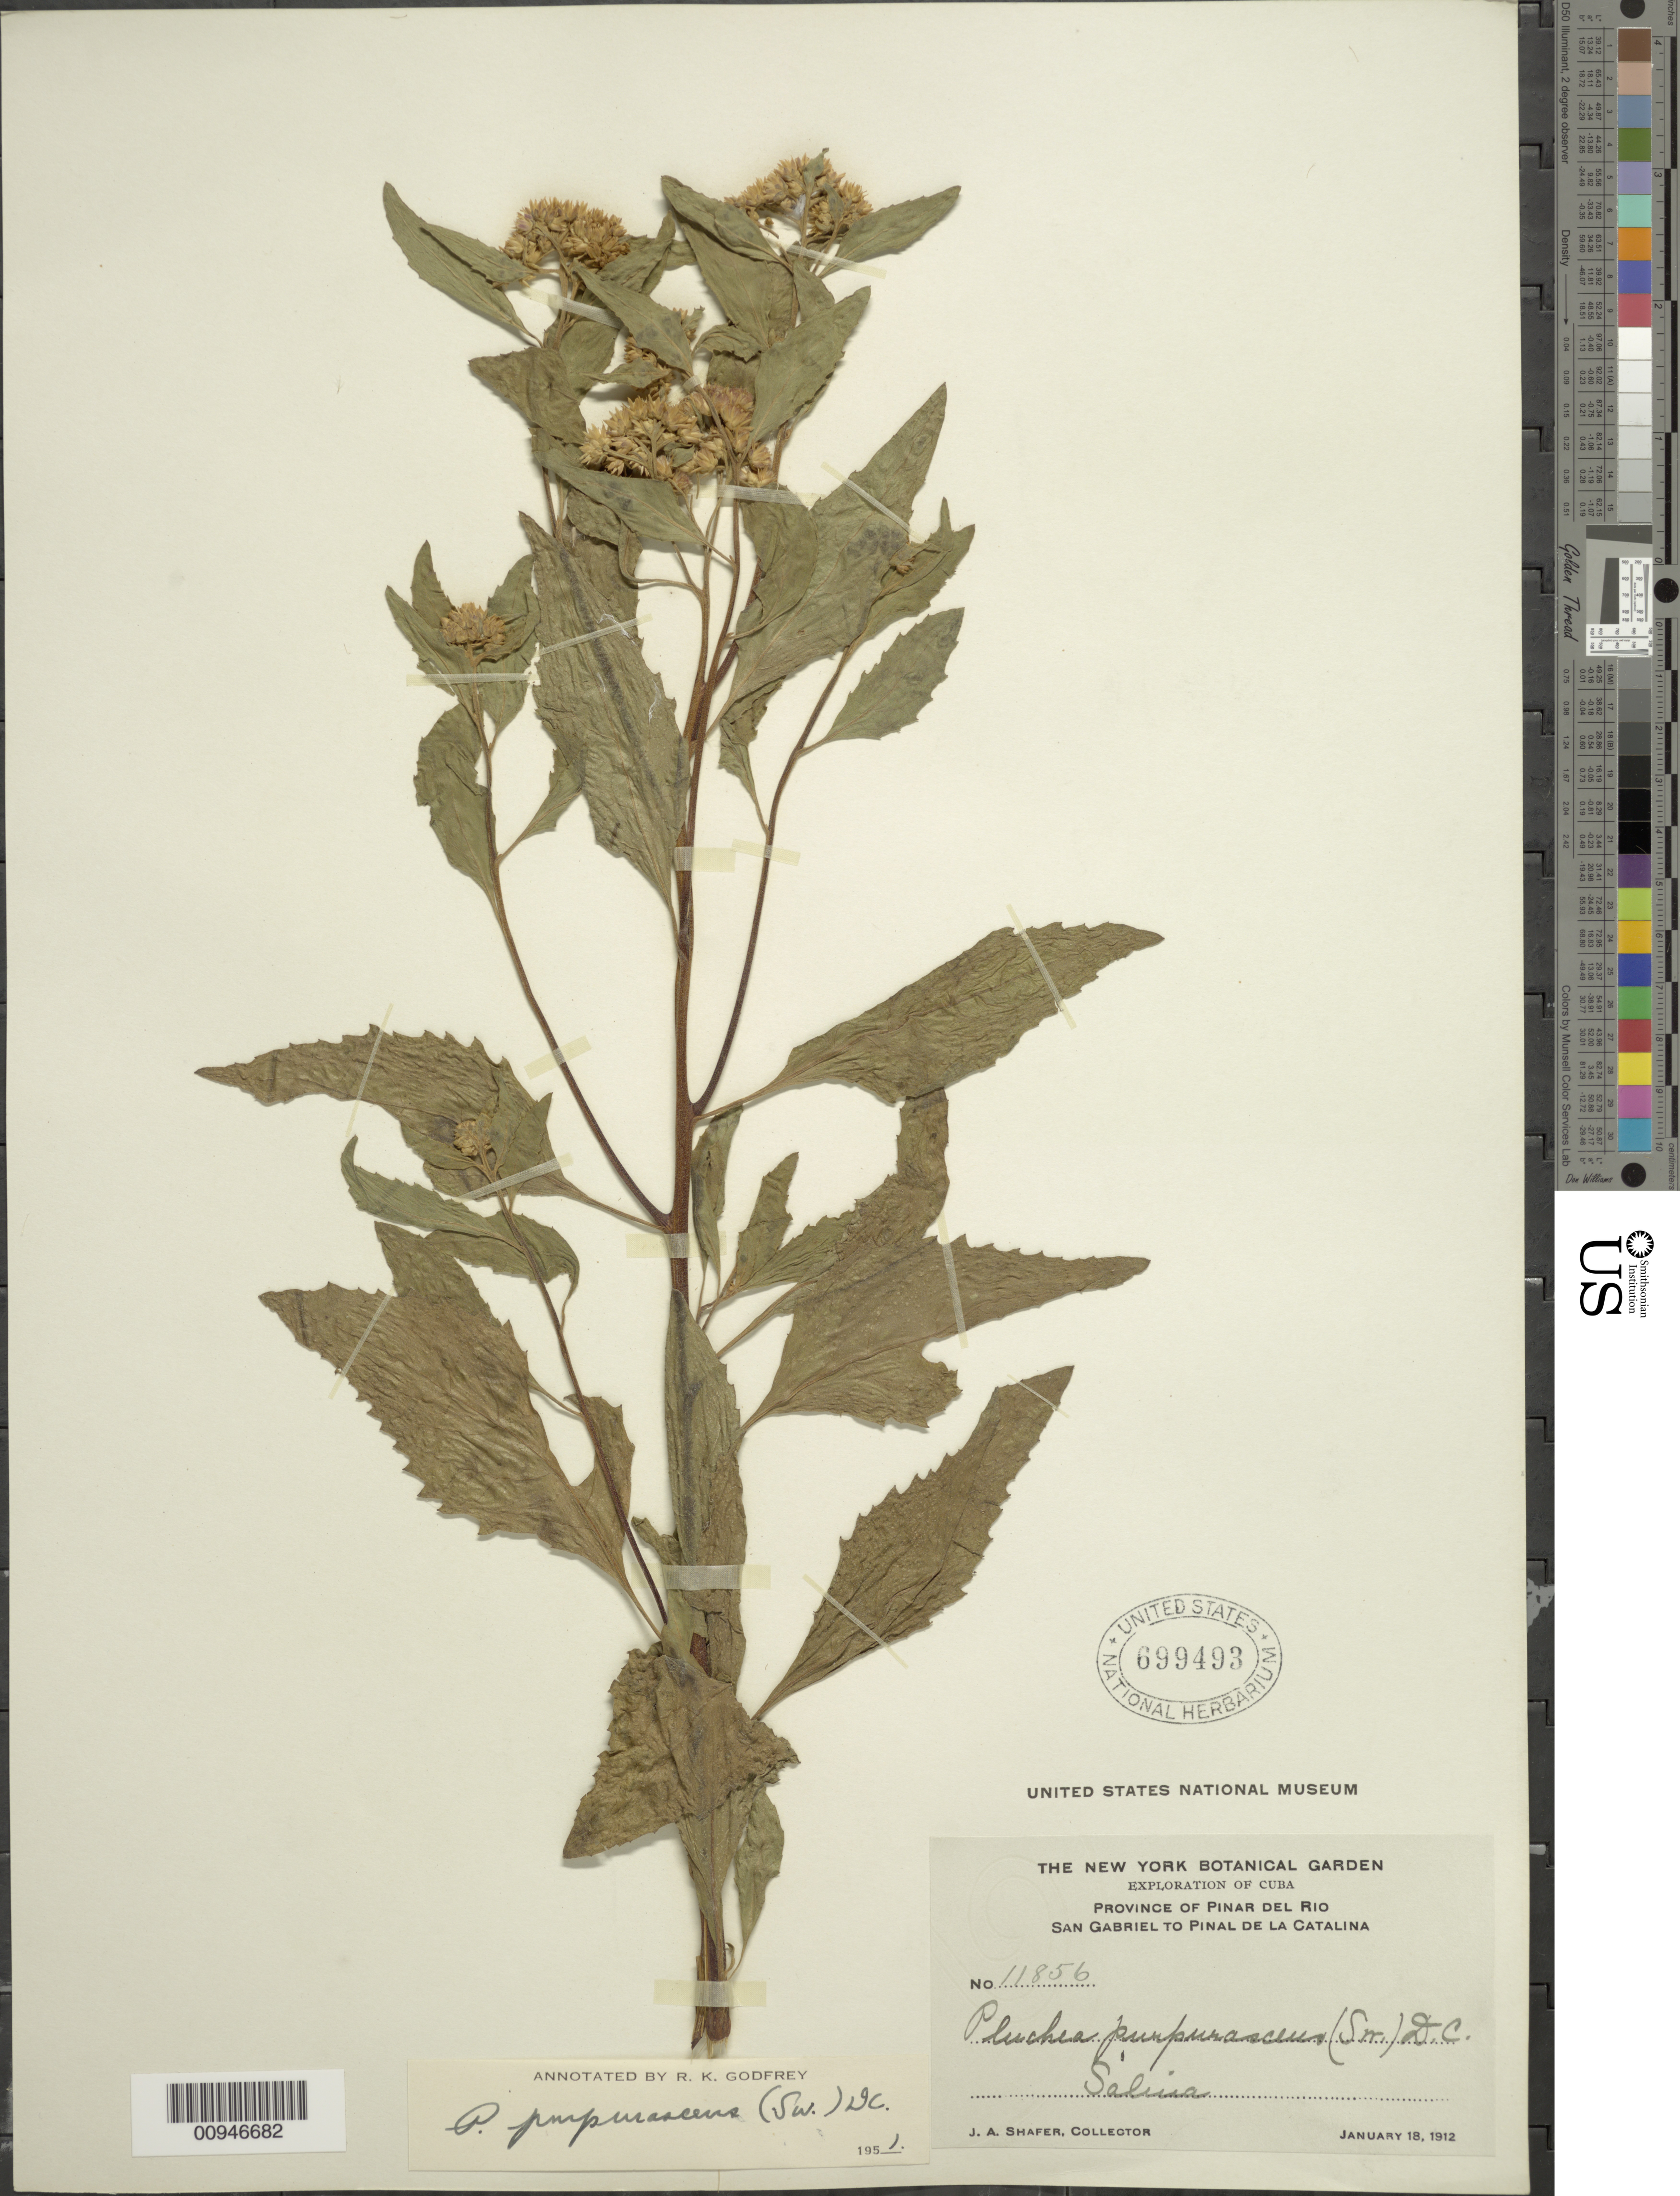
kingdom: Plantae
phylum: Tracheophyta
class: Magnoliopsida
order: Asterales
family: Asteraceae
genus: Pluchea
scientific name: Pluchea odorata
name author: (L.) Cass.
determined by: Godfrey, R. K.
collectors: J. A. Shafer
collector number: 11856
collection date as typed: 18 Jan 1912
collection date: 1912-01-18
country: Cuba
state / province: Pinar del Rio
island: Cuba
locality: Salina, San Gabriel to Pinal de la Catalina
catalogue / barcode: US 699493